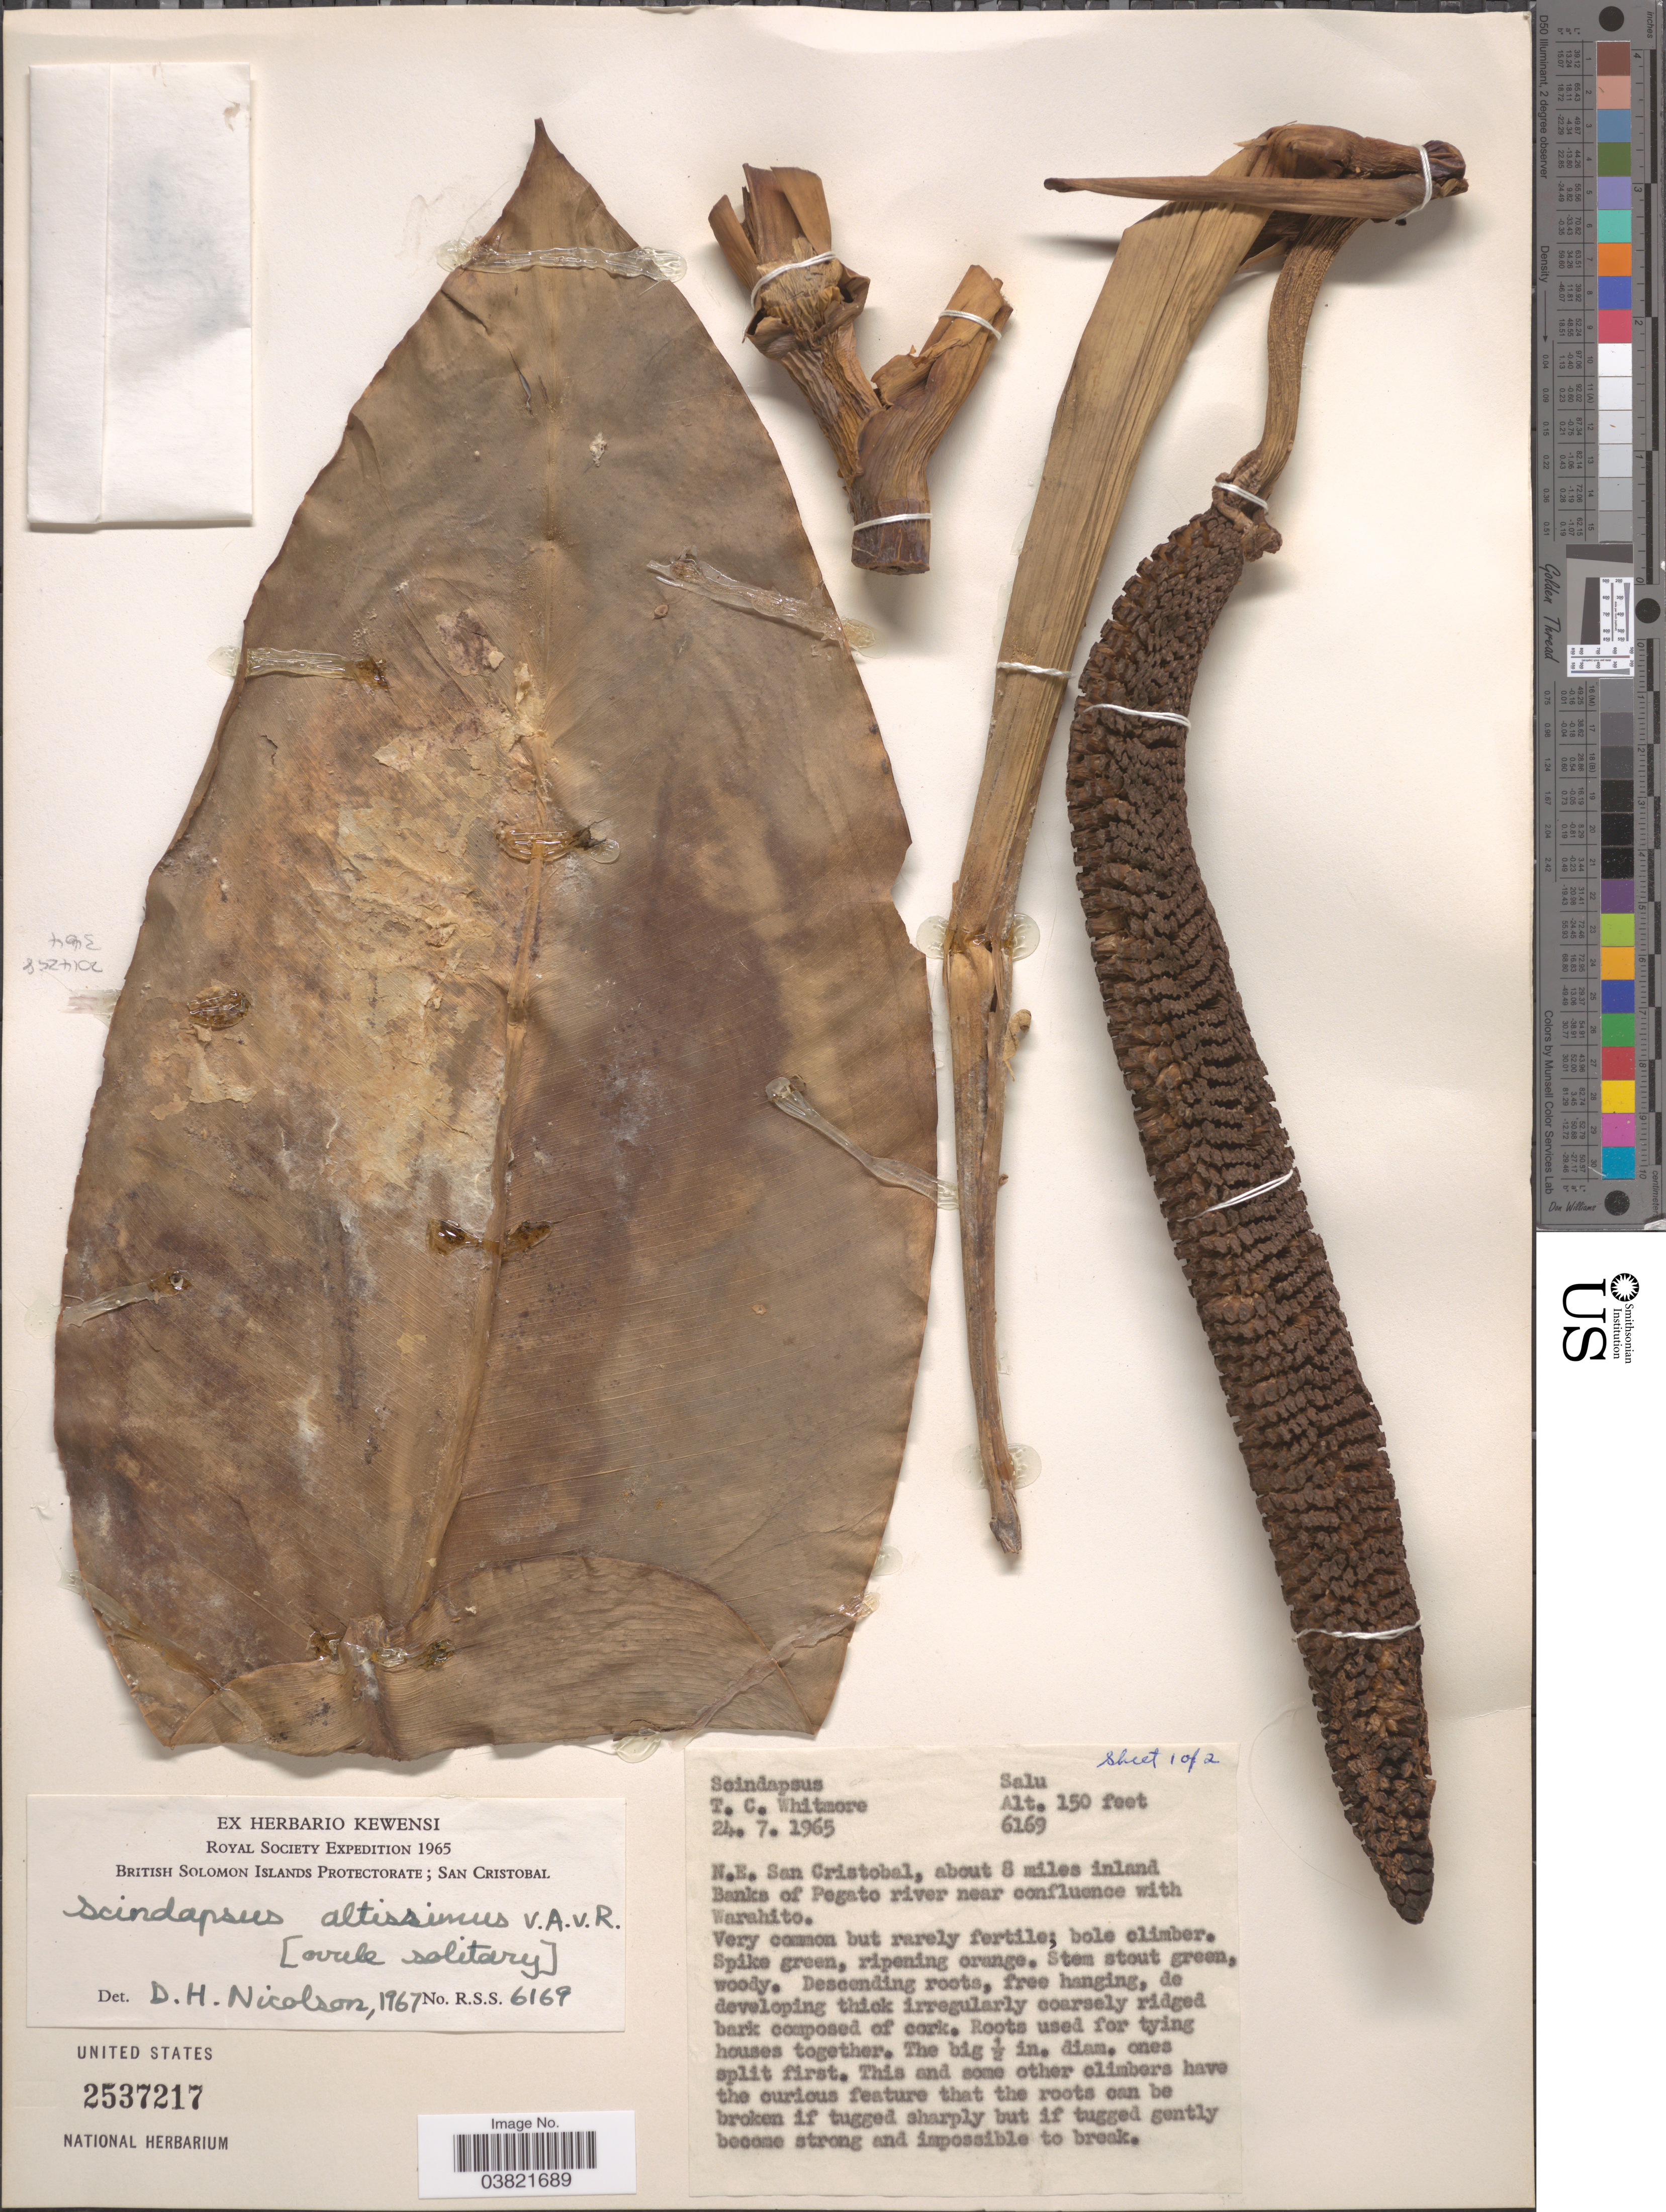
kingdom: Plantae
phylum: Tracheophyta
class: Liliopsida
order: Alismatales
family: Araceae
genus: Scindapsus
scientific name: Scindapsus altissimus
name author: Alderw.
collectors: T. C. Whitmore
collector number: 6169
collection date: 1965-07-24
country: Solomon Islands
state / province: Solomon Islands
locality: Salu. N.E. San Cristobal, about 8 miles inland Banks of Pegato river near confluence with Warahito.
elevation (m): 46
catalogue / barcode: US 2537217